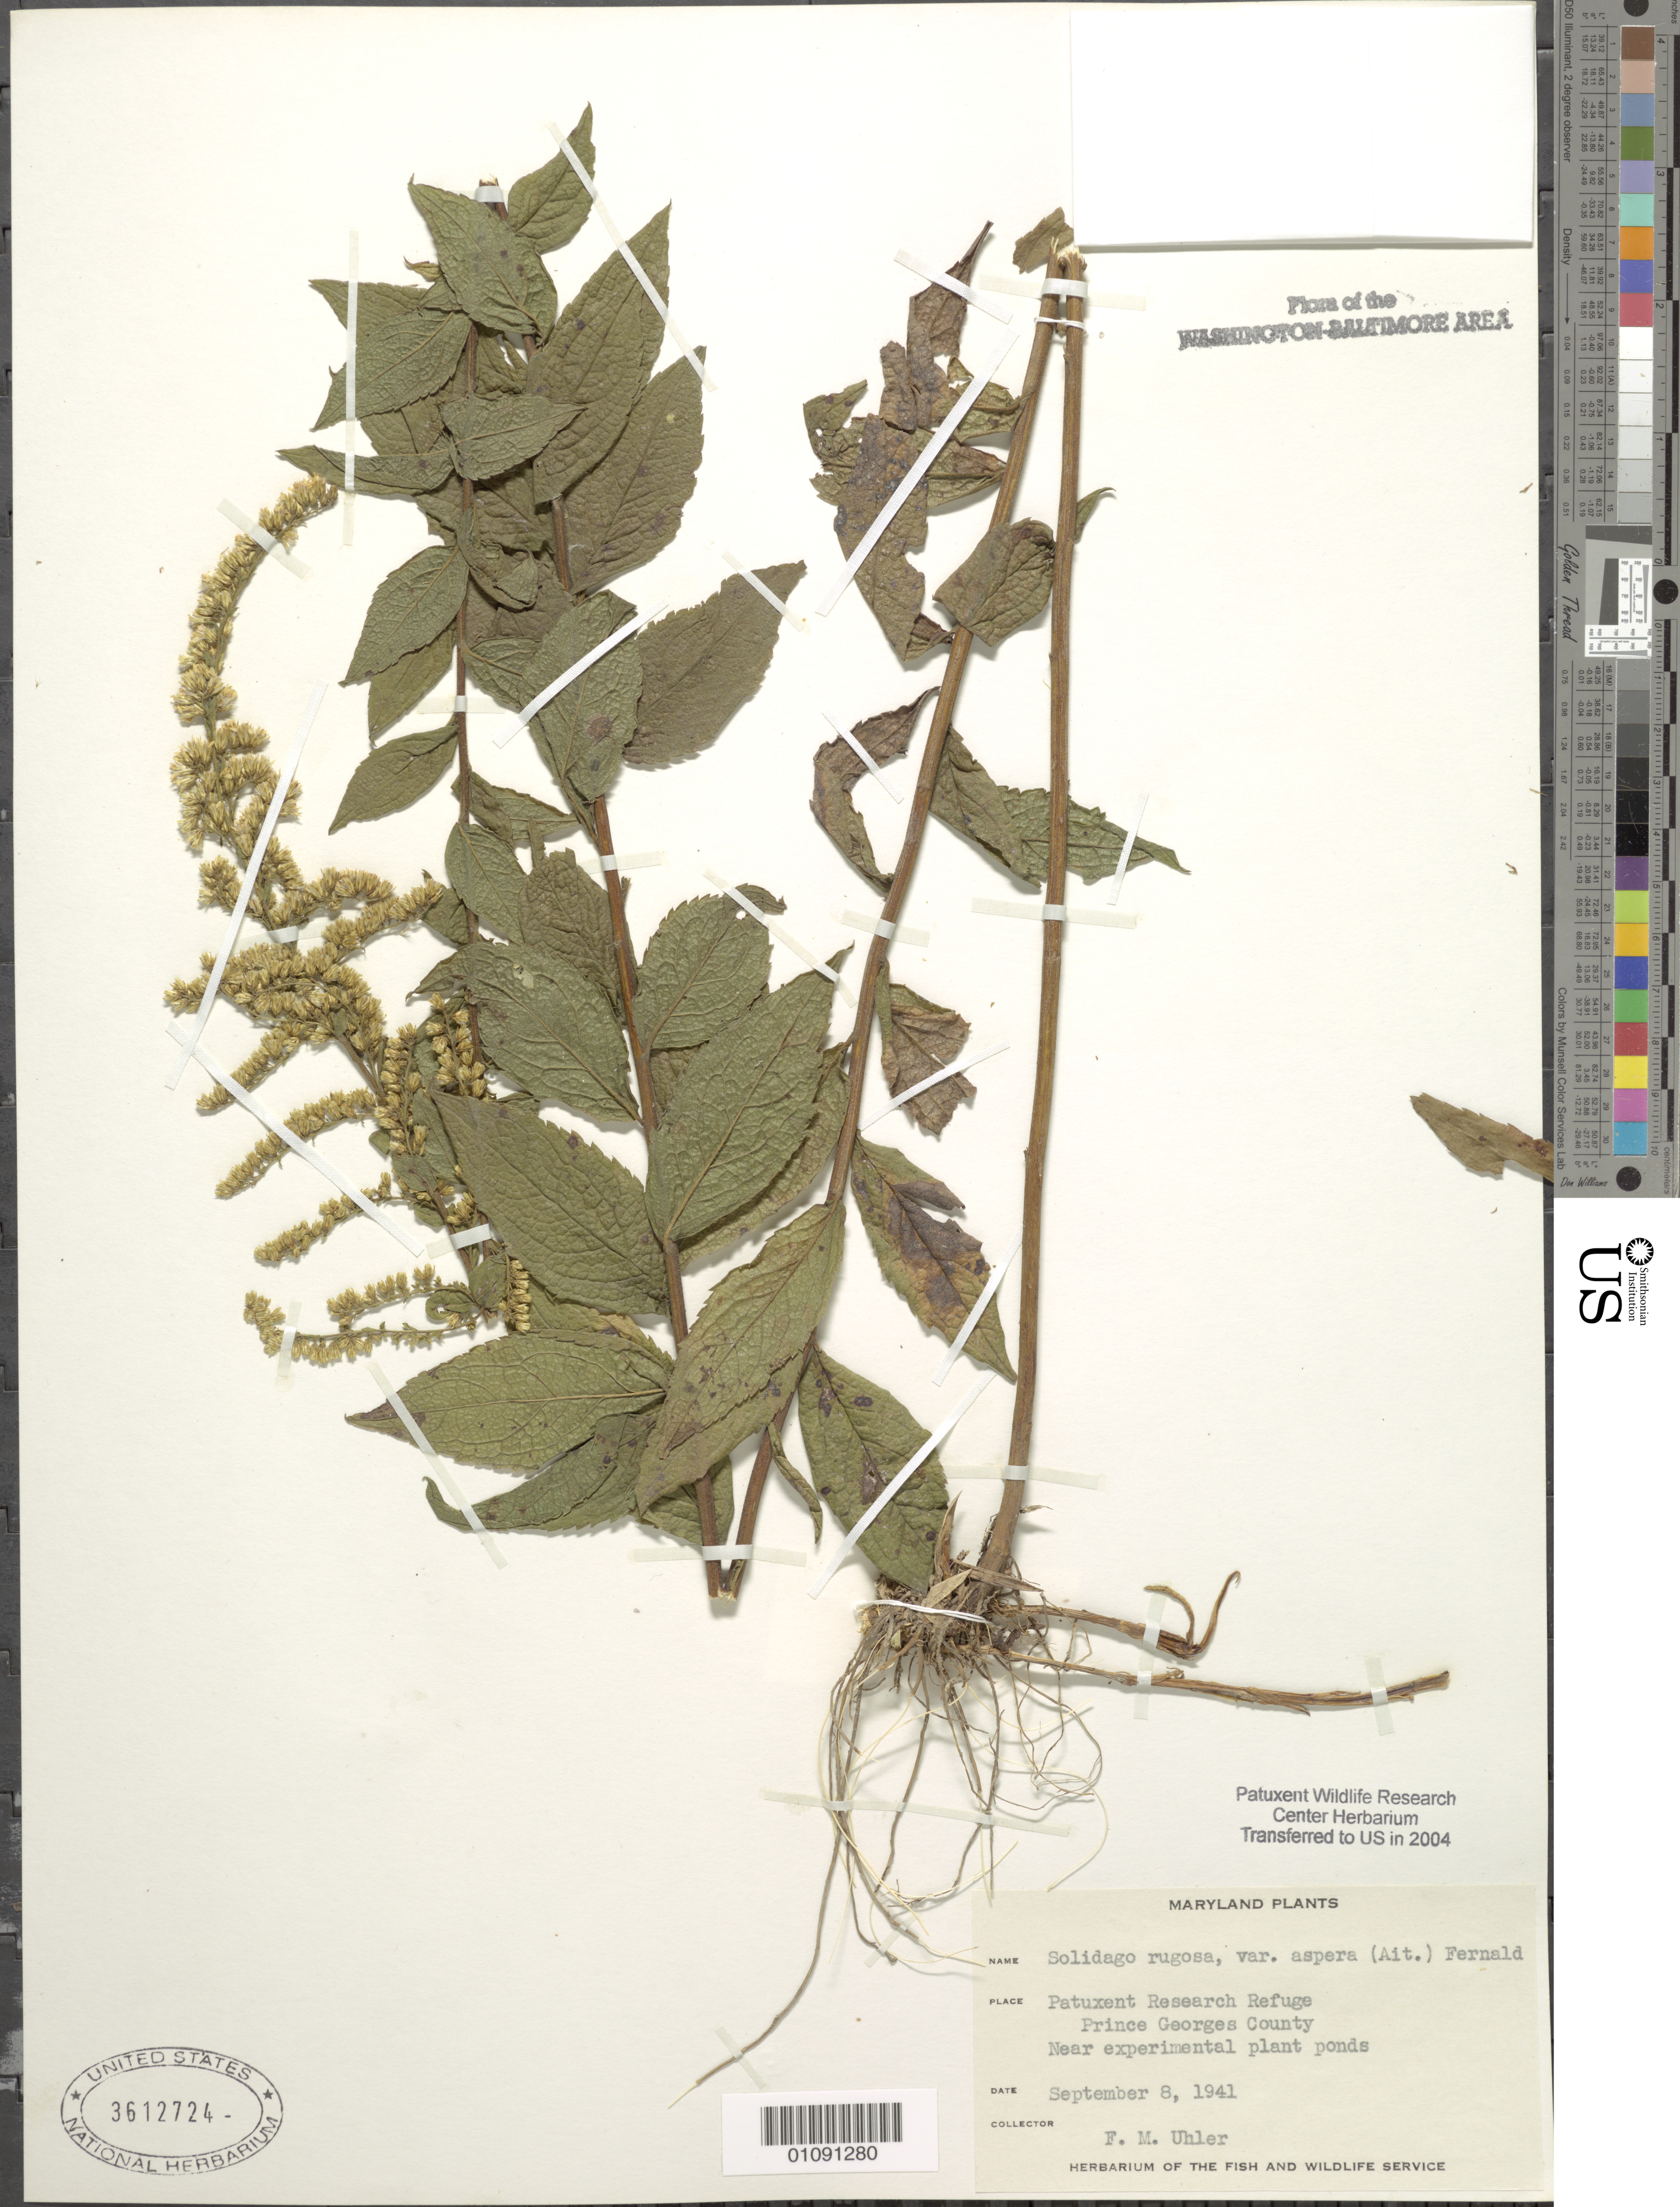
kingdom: Plantae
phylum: Tracheophyta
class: Magnoliopsida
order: Asterales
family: Asteraceae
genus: Solidago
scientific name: Solidago rugosa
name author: Mill.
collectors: F. M. Uhler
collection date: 1941-09-08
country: United States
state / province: Maryland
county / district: Prince George's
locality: Patuxent Wildlife Refuge. Near experimental plant ponds.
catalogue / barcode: US 3612724